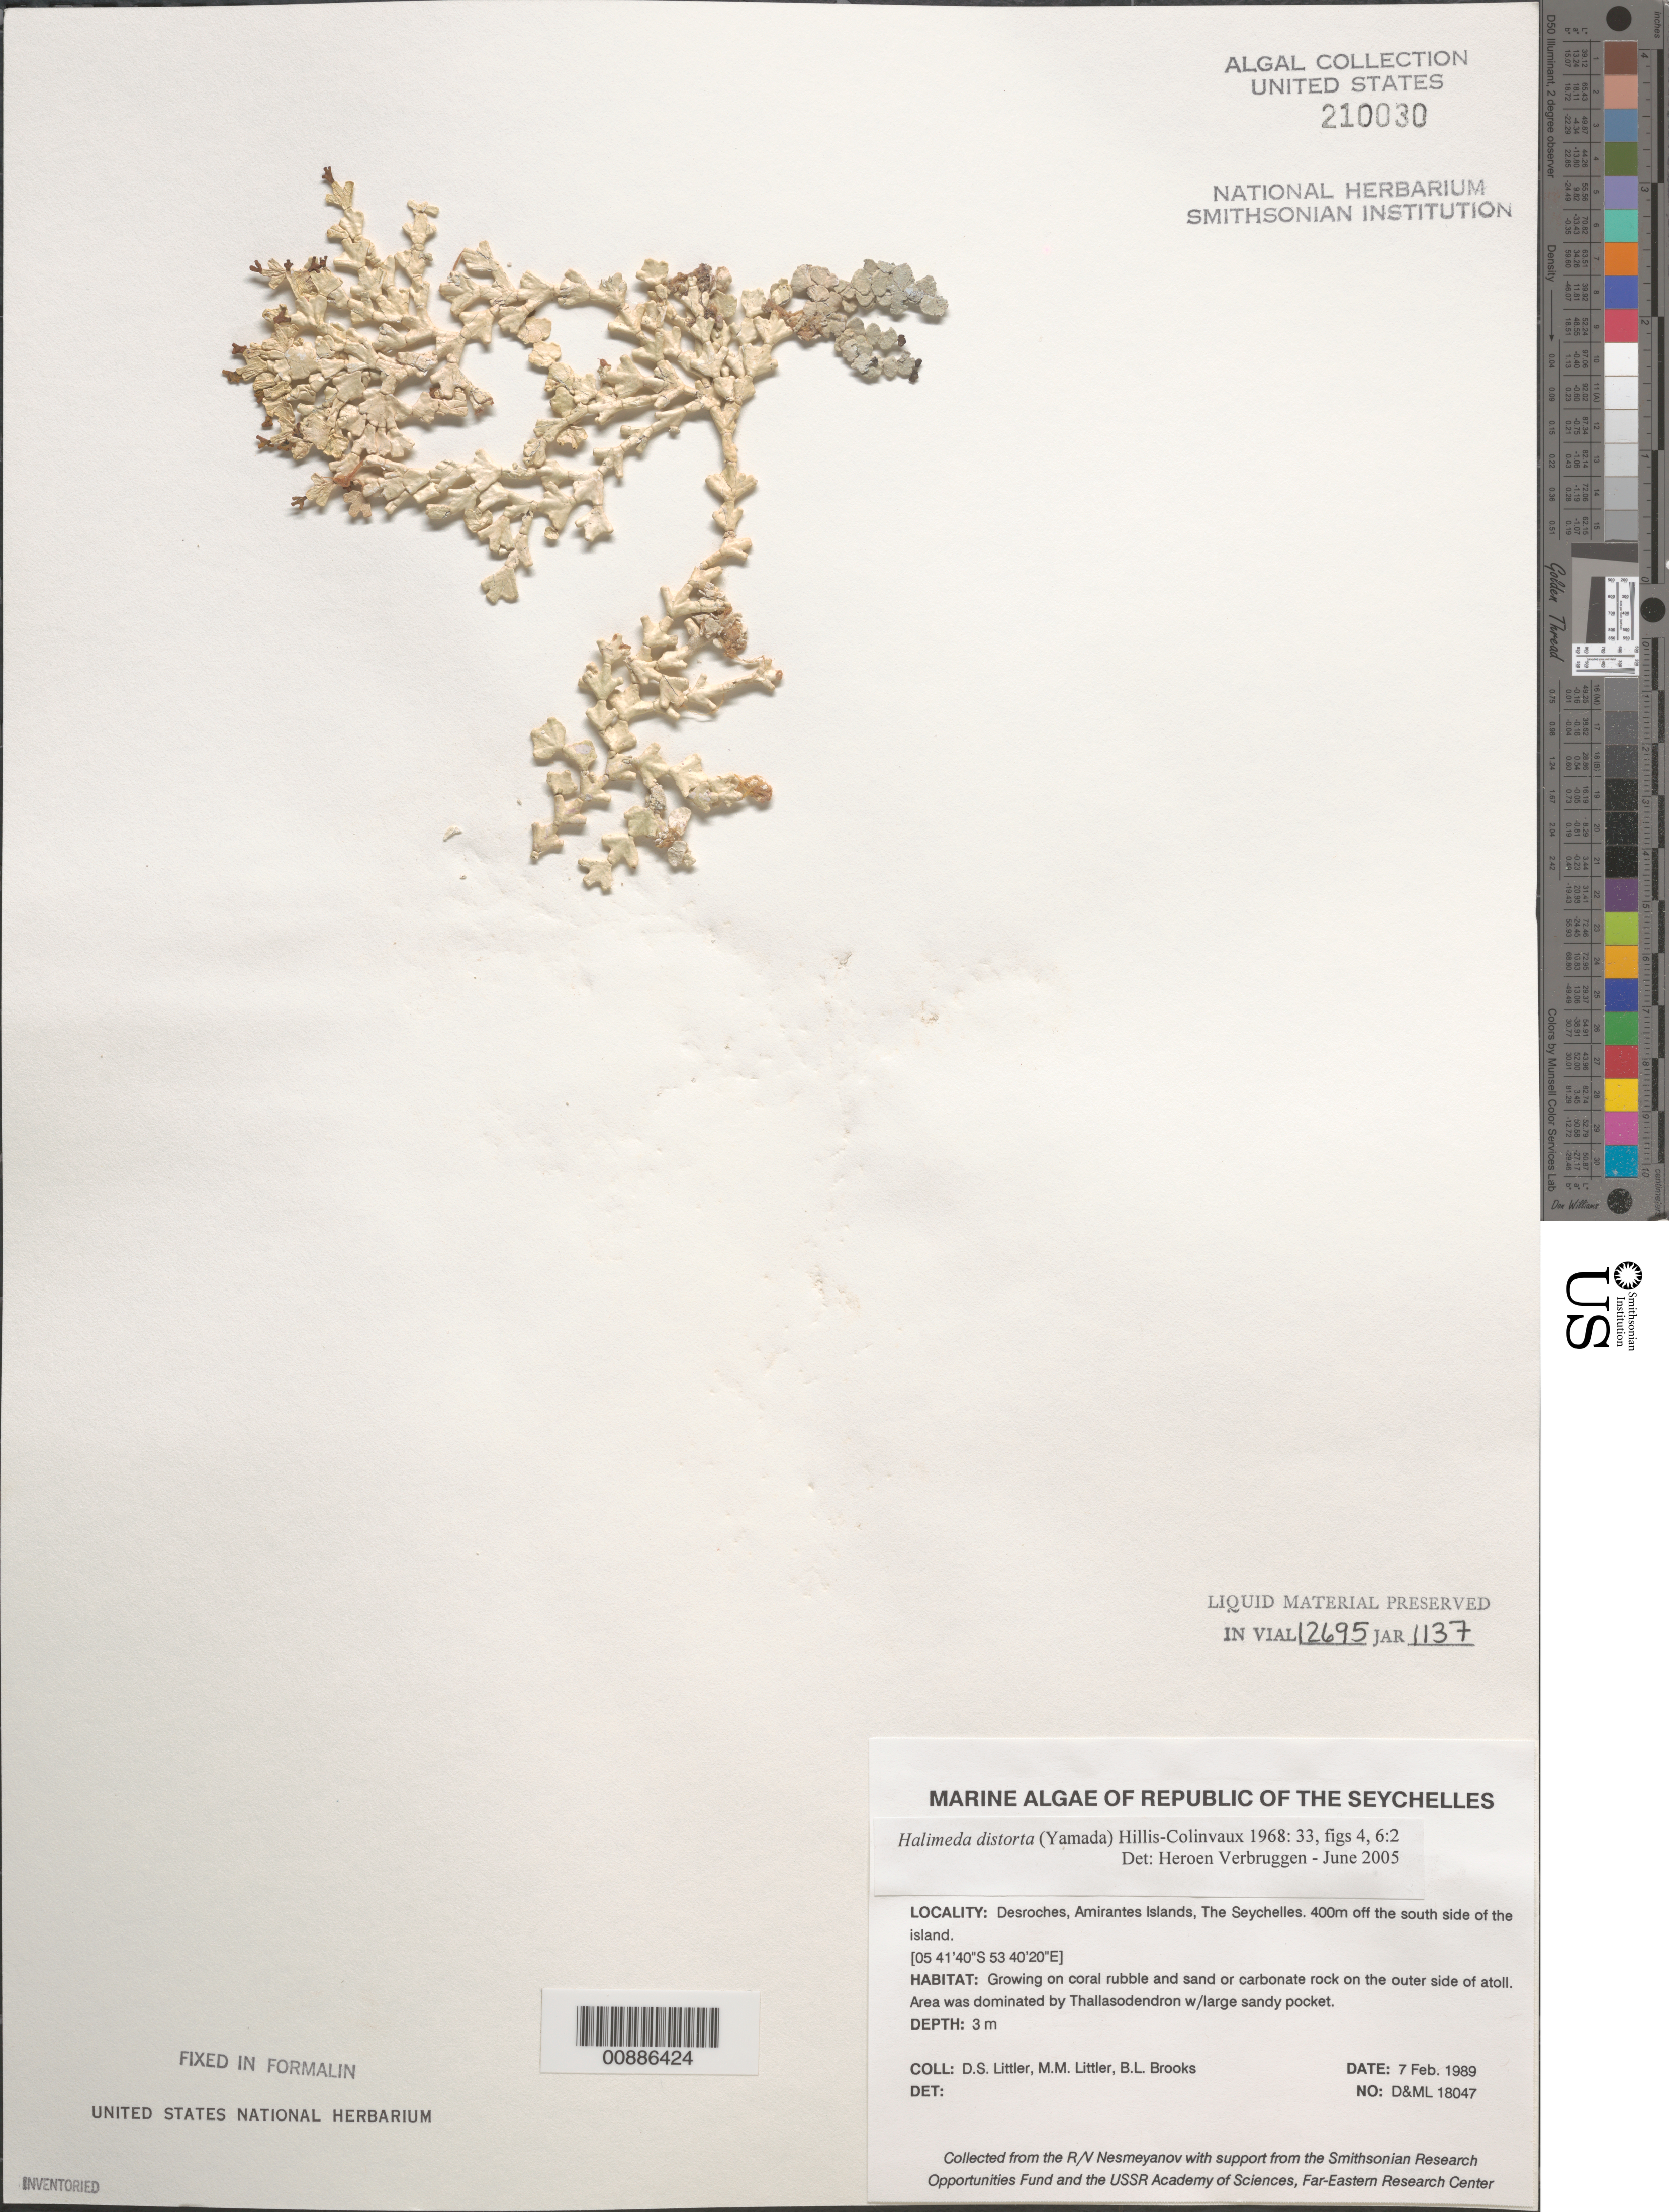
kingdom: Plantae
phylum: Chlorophyta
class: Ulvophyceae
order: Bryopsidales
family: Halimedaceae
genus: Halimeda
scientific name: Halimeda distorta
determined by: Verbruggen, H.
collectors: D. S. Littler, M. M. Littler & B. Brooks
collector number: D&ML 18047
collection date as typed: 07 Feb 1989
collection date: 1989-02-07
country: Seychelles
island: Desroches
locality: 400 meters off south side of island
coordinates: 05 41'40"S, 53 40'20"E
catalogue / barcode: US 210030